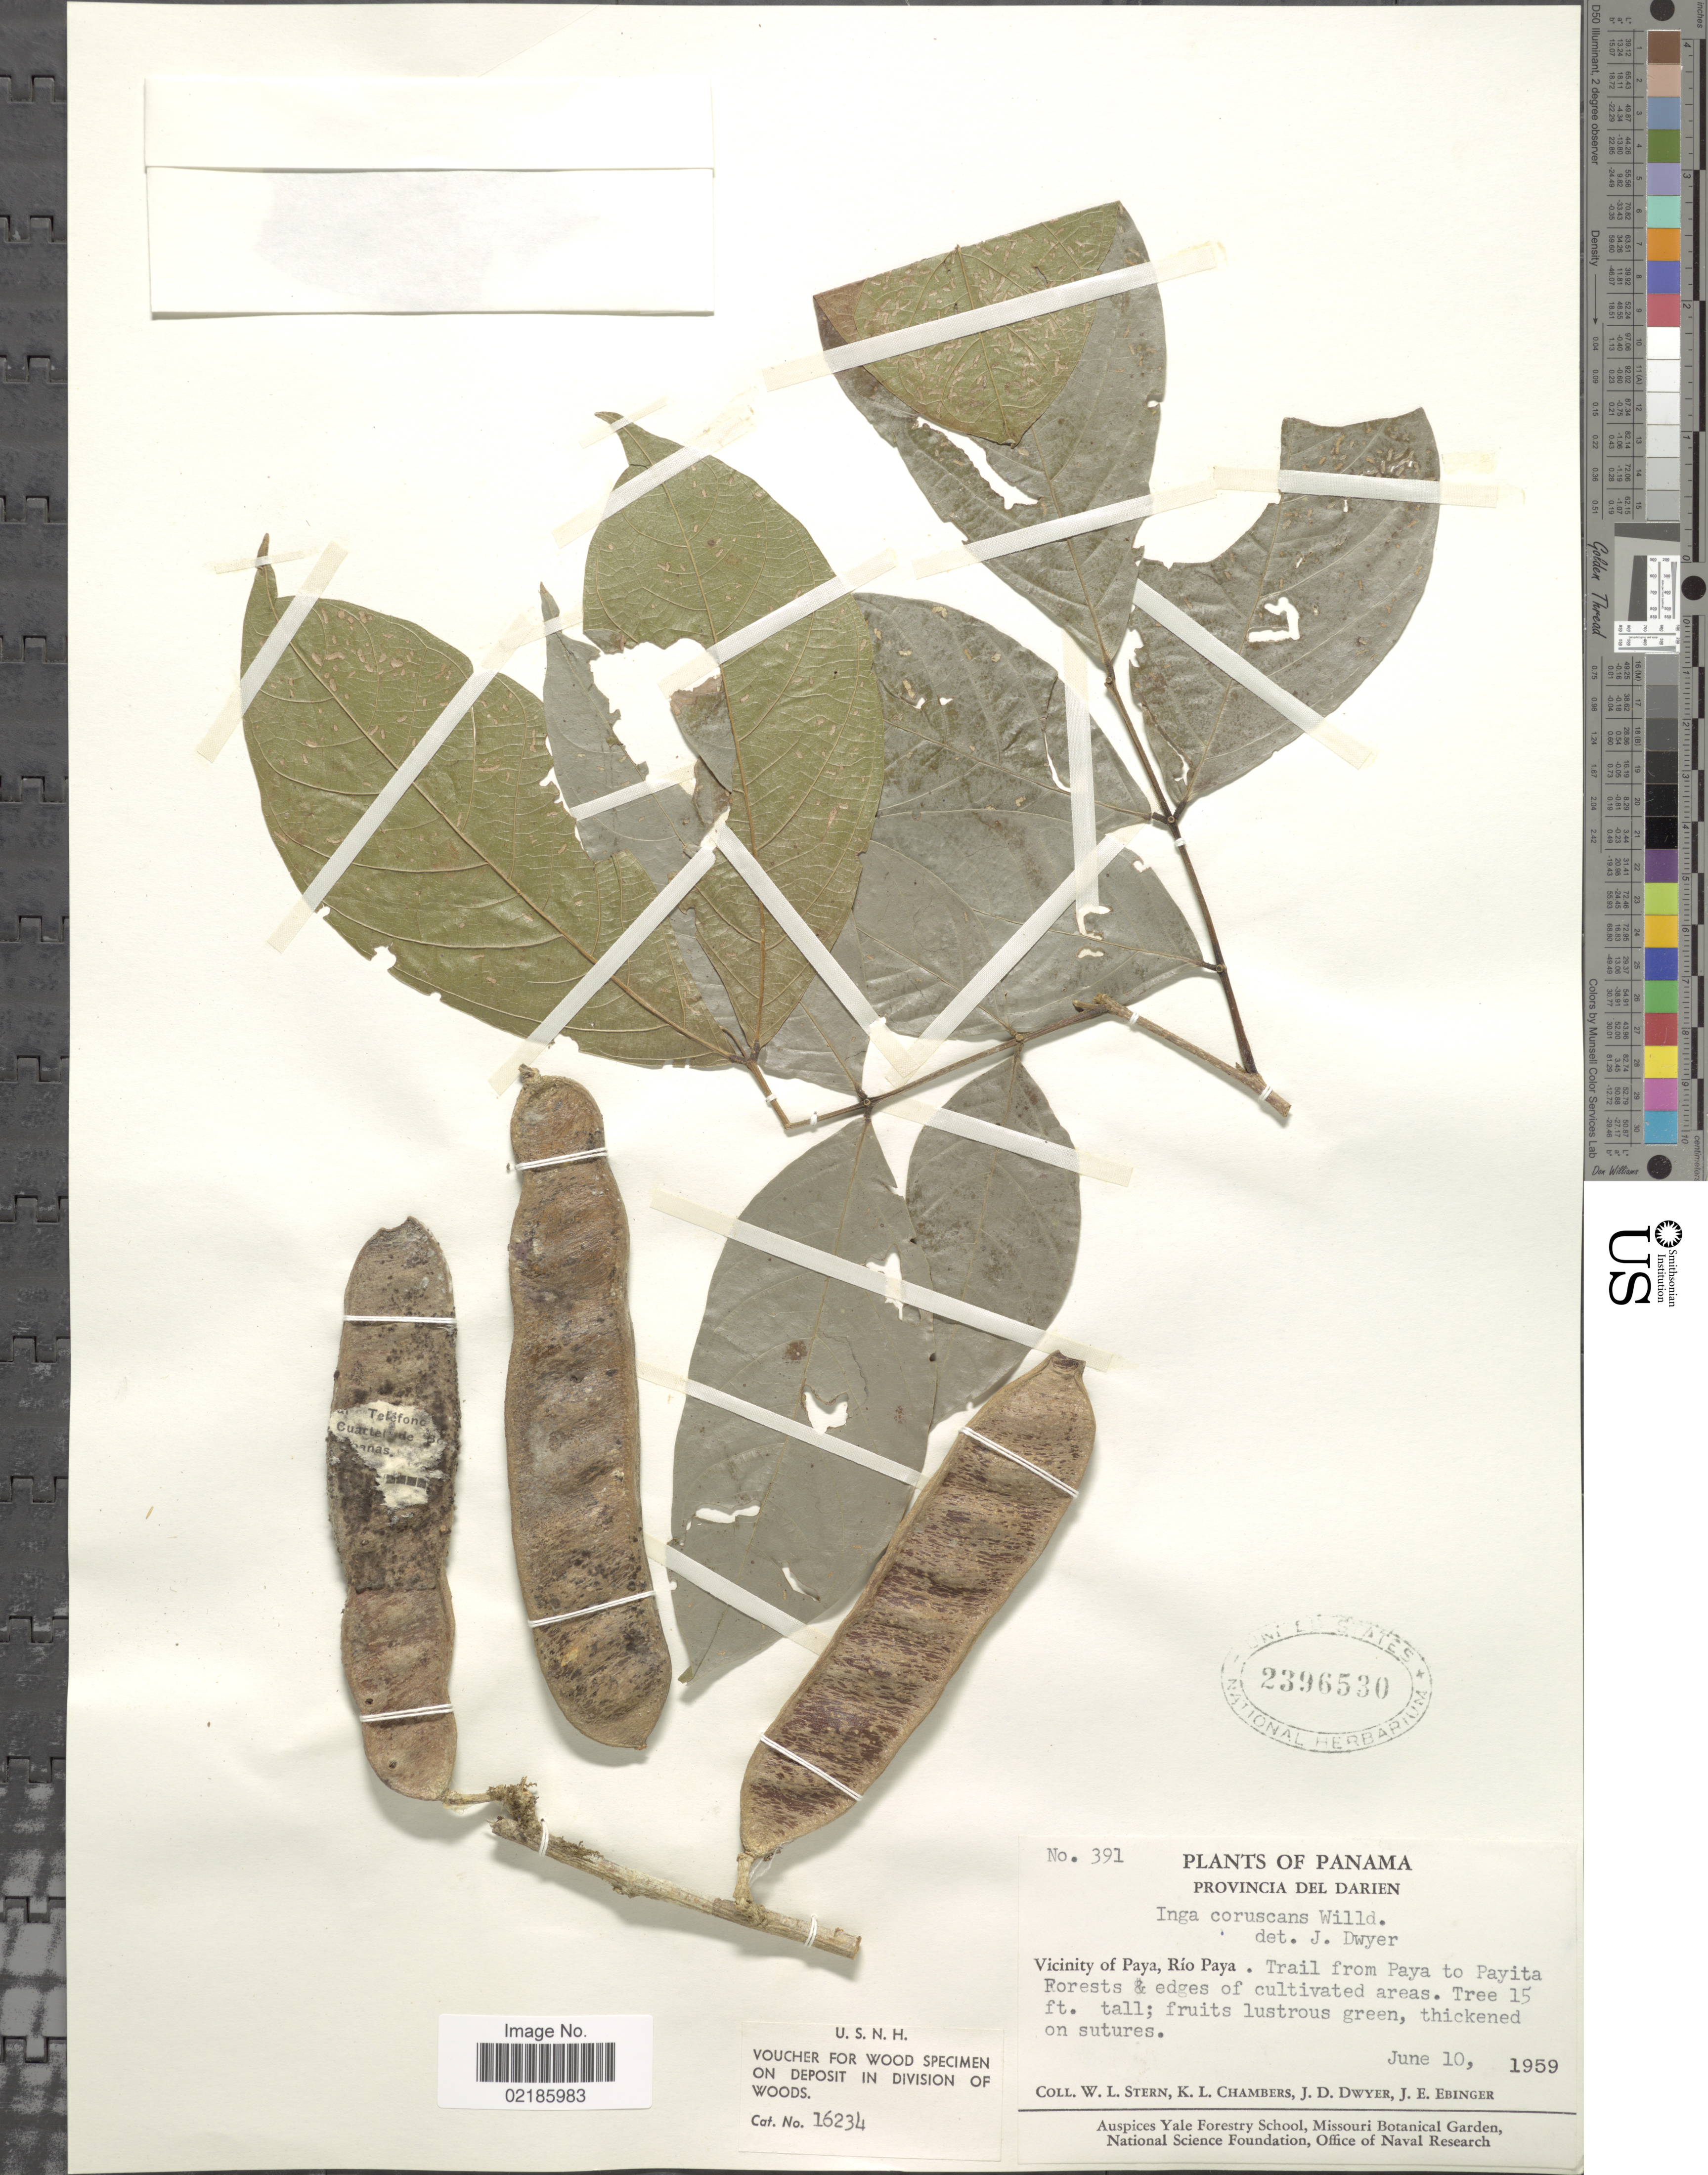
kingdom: Plantae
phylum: Tracheophyta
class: Magnoliopsida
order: Fabales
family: Fabaceae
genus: Inga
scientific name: Inga coruscans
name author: Humb. & Bonpl. ex Willd.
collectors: W. L. Stern, K. Chambers, J. D. Dwyer & J. Ebinger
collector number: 391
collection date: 1959-06-10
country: Panama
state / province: Darién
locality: Vicinity of Paya, Rio Paya. Trail from Paya to Payita Forests & edges of cultived areas.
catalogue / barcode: US 2396530